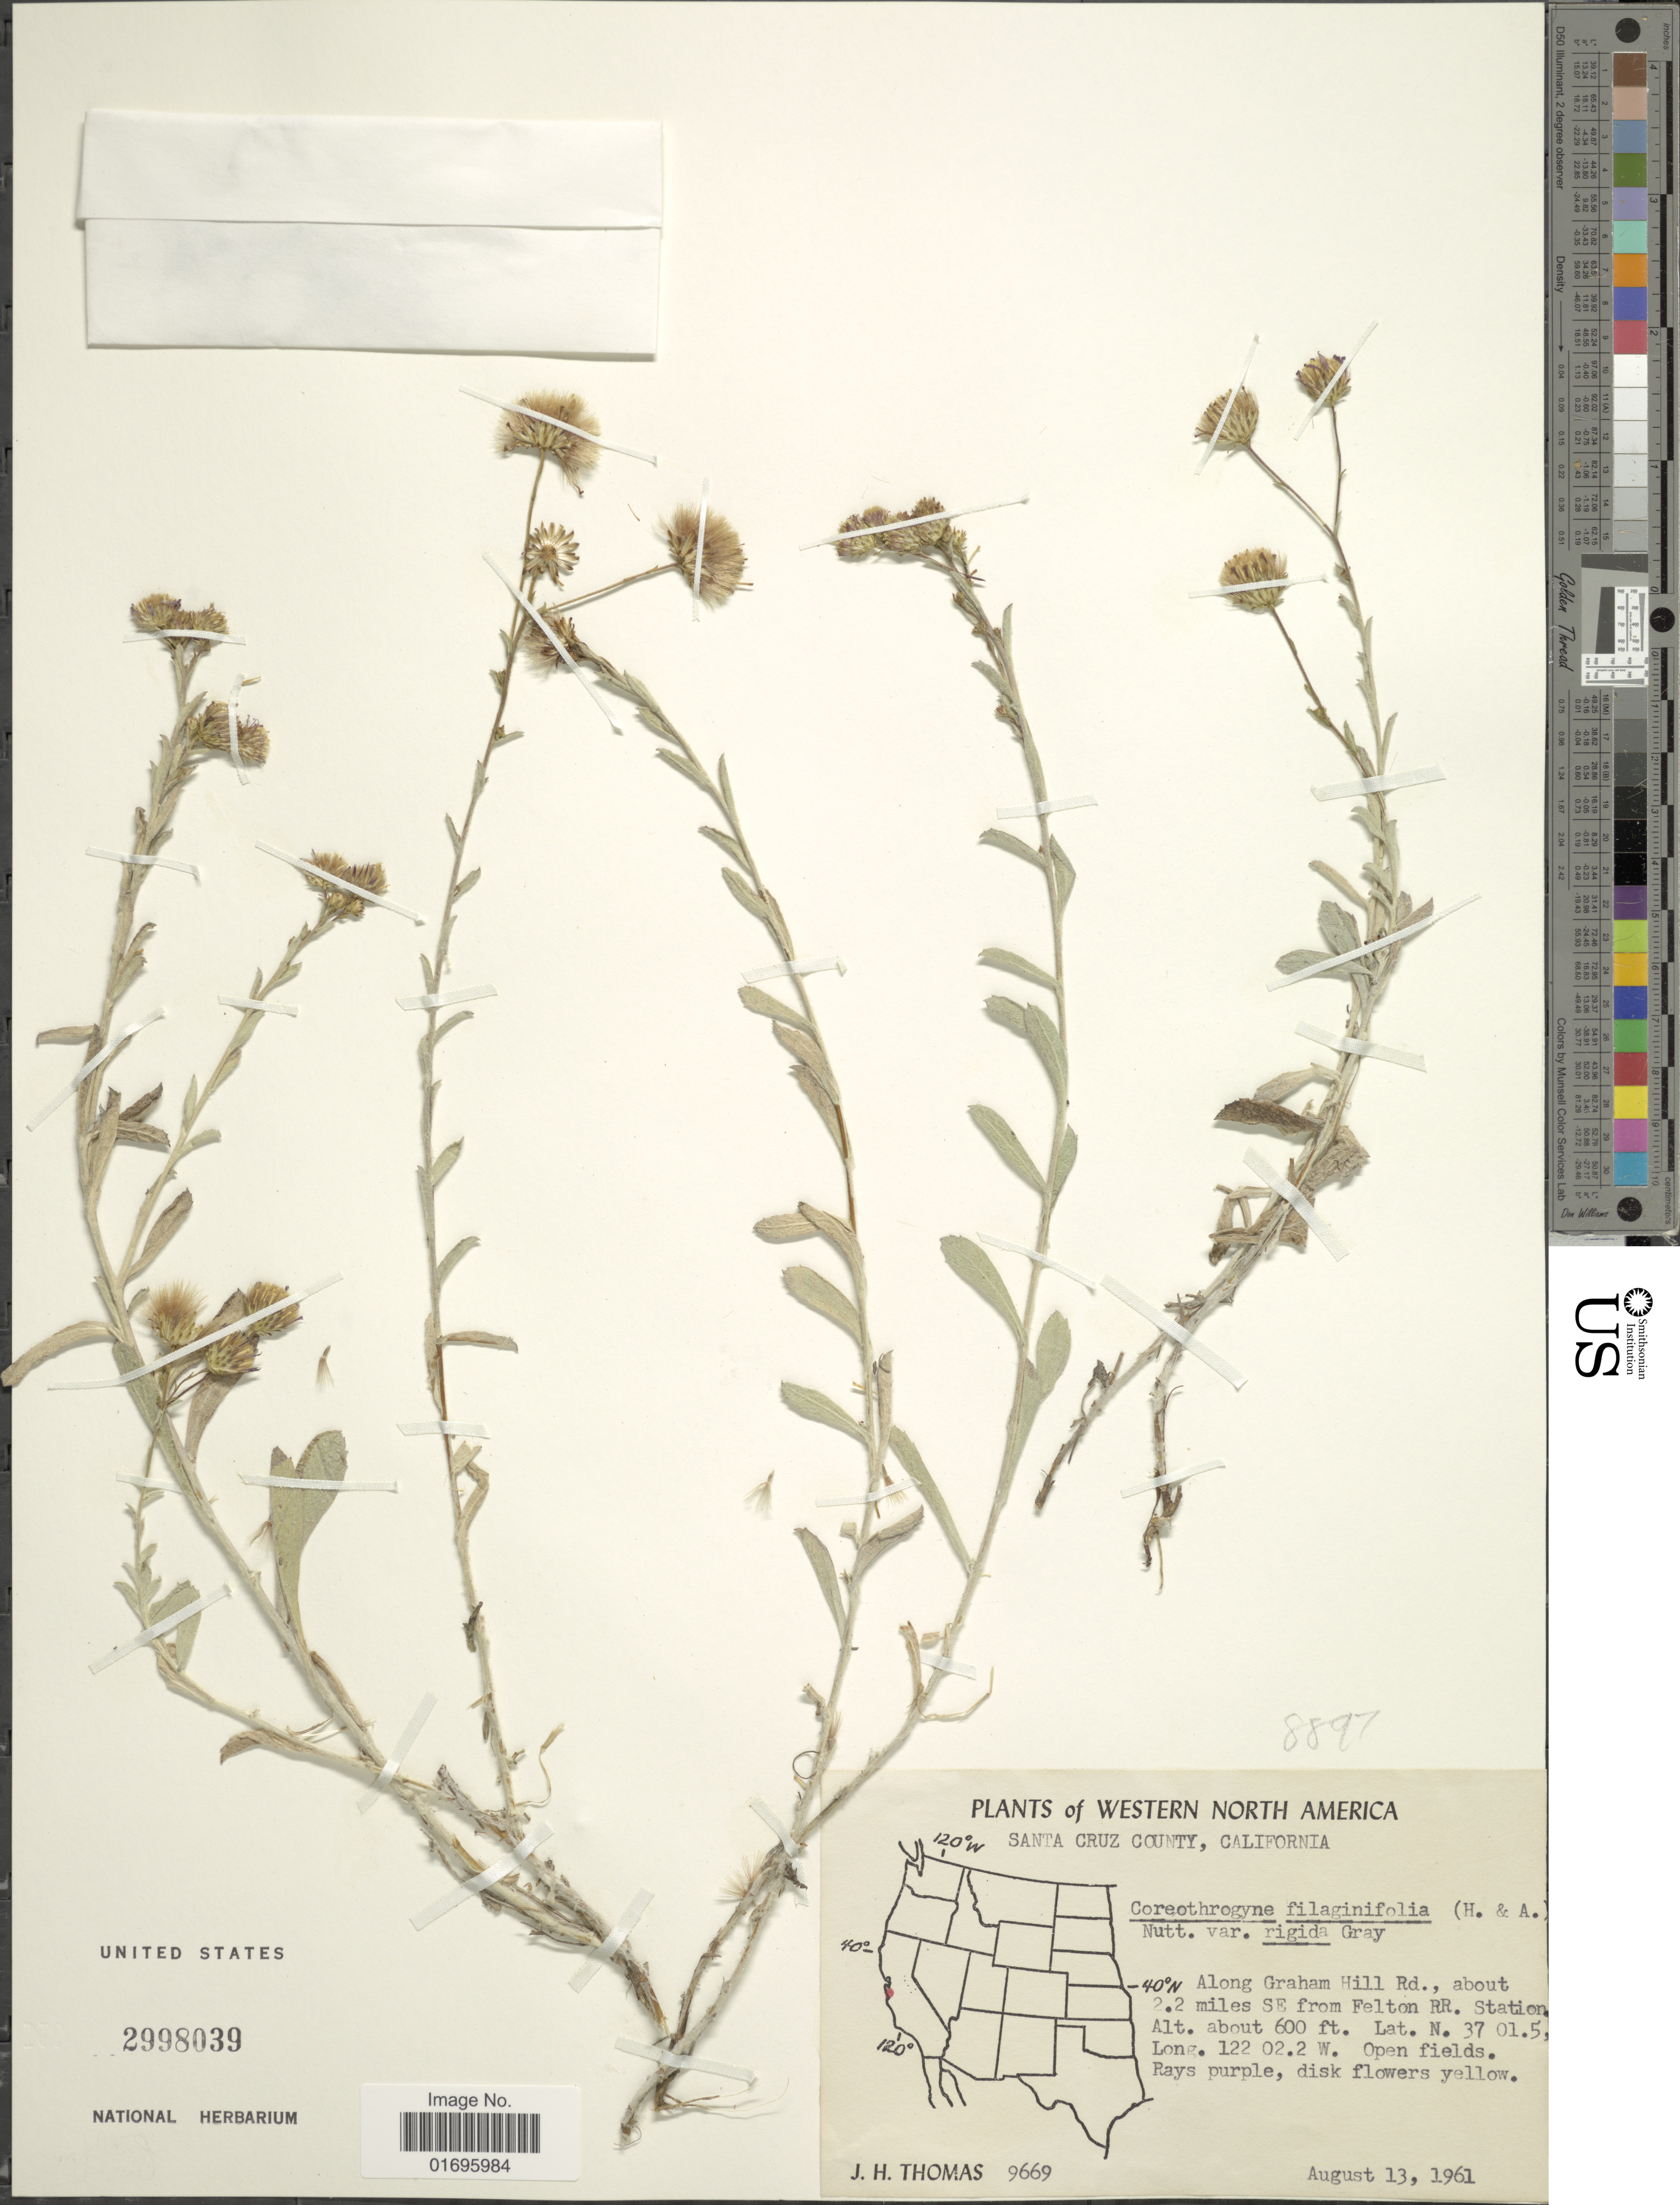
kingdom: Plantae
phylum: Tracheophyta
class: Magnoliopsida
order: Asterales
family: Asteraceae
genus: Corethrogyne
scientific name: Corethrogyne filaginifolia var. californica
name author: (DC.) Saroyan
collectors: J. H. Thomas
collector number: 9669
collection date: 1961-05-13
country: United States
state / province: California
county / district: Santa Cruz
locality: Western North America. Santa Cruz County, California. Along Graham Hill Rd., about 2.2 miles SE from Felton RR. Station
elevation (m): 183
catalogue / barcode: US 2998039